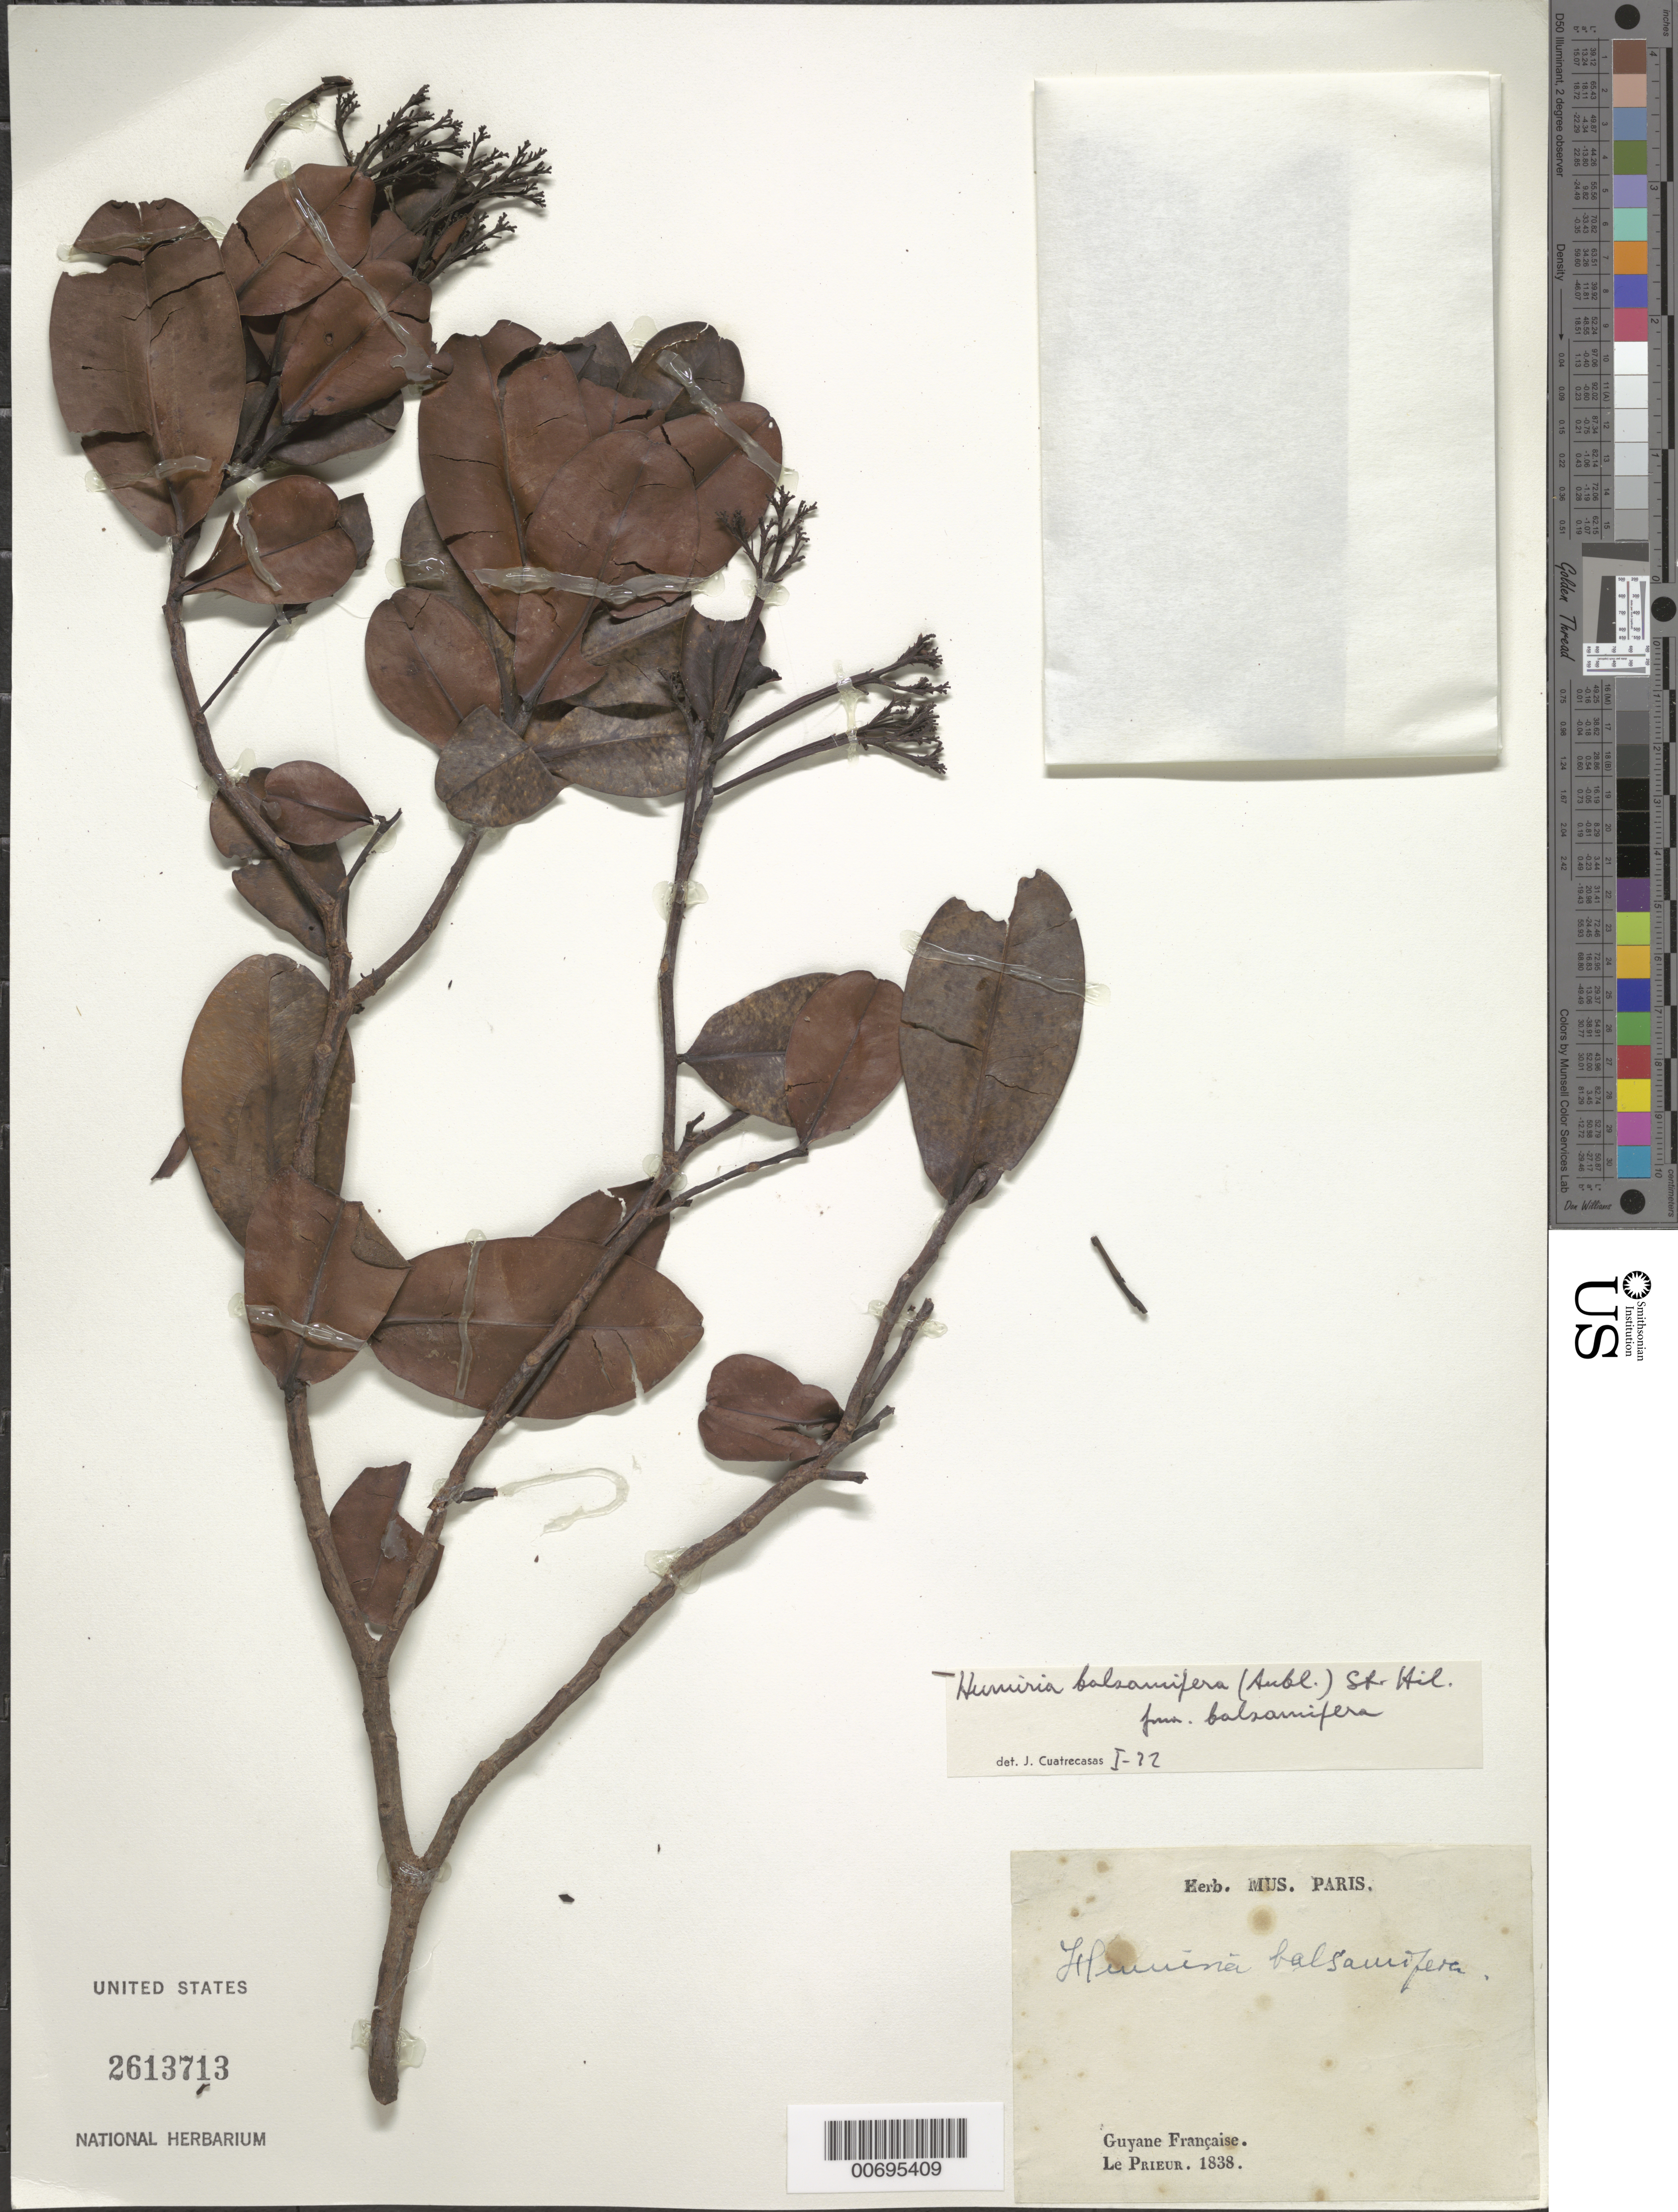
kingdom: Plantae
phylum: Tracheophyta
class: Magnoliopsida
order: Malpighiales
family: Humiriaceae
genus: Humiria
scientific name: Humiria balsamifera f. balsamifera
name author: Aubl.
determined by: Cuatrecasas, J.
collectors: F. M. R. Leprieur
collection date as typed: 1838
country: French Guiana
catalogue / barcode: US 2613713